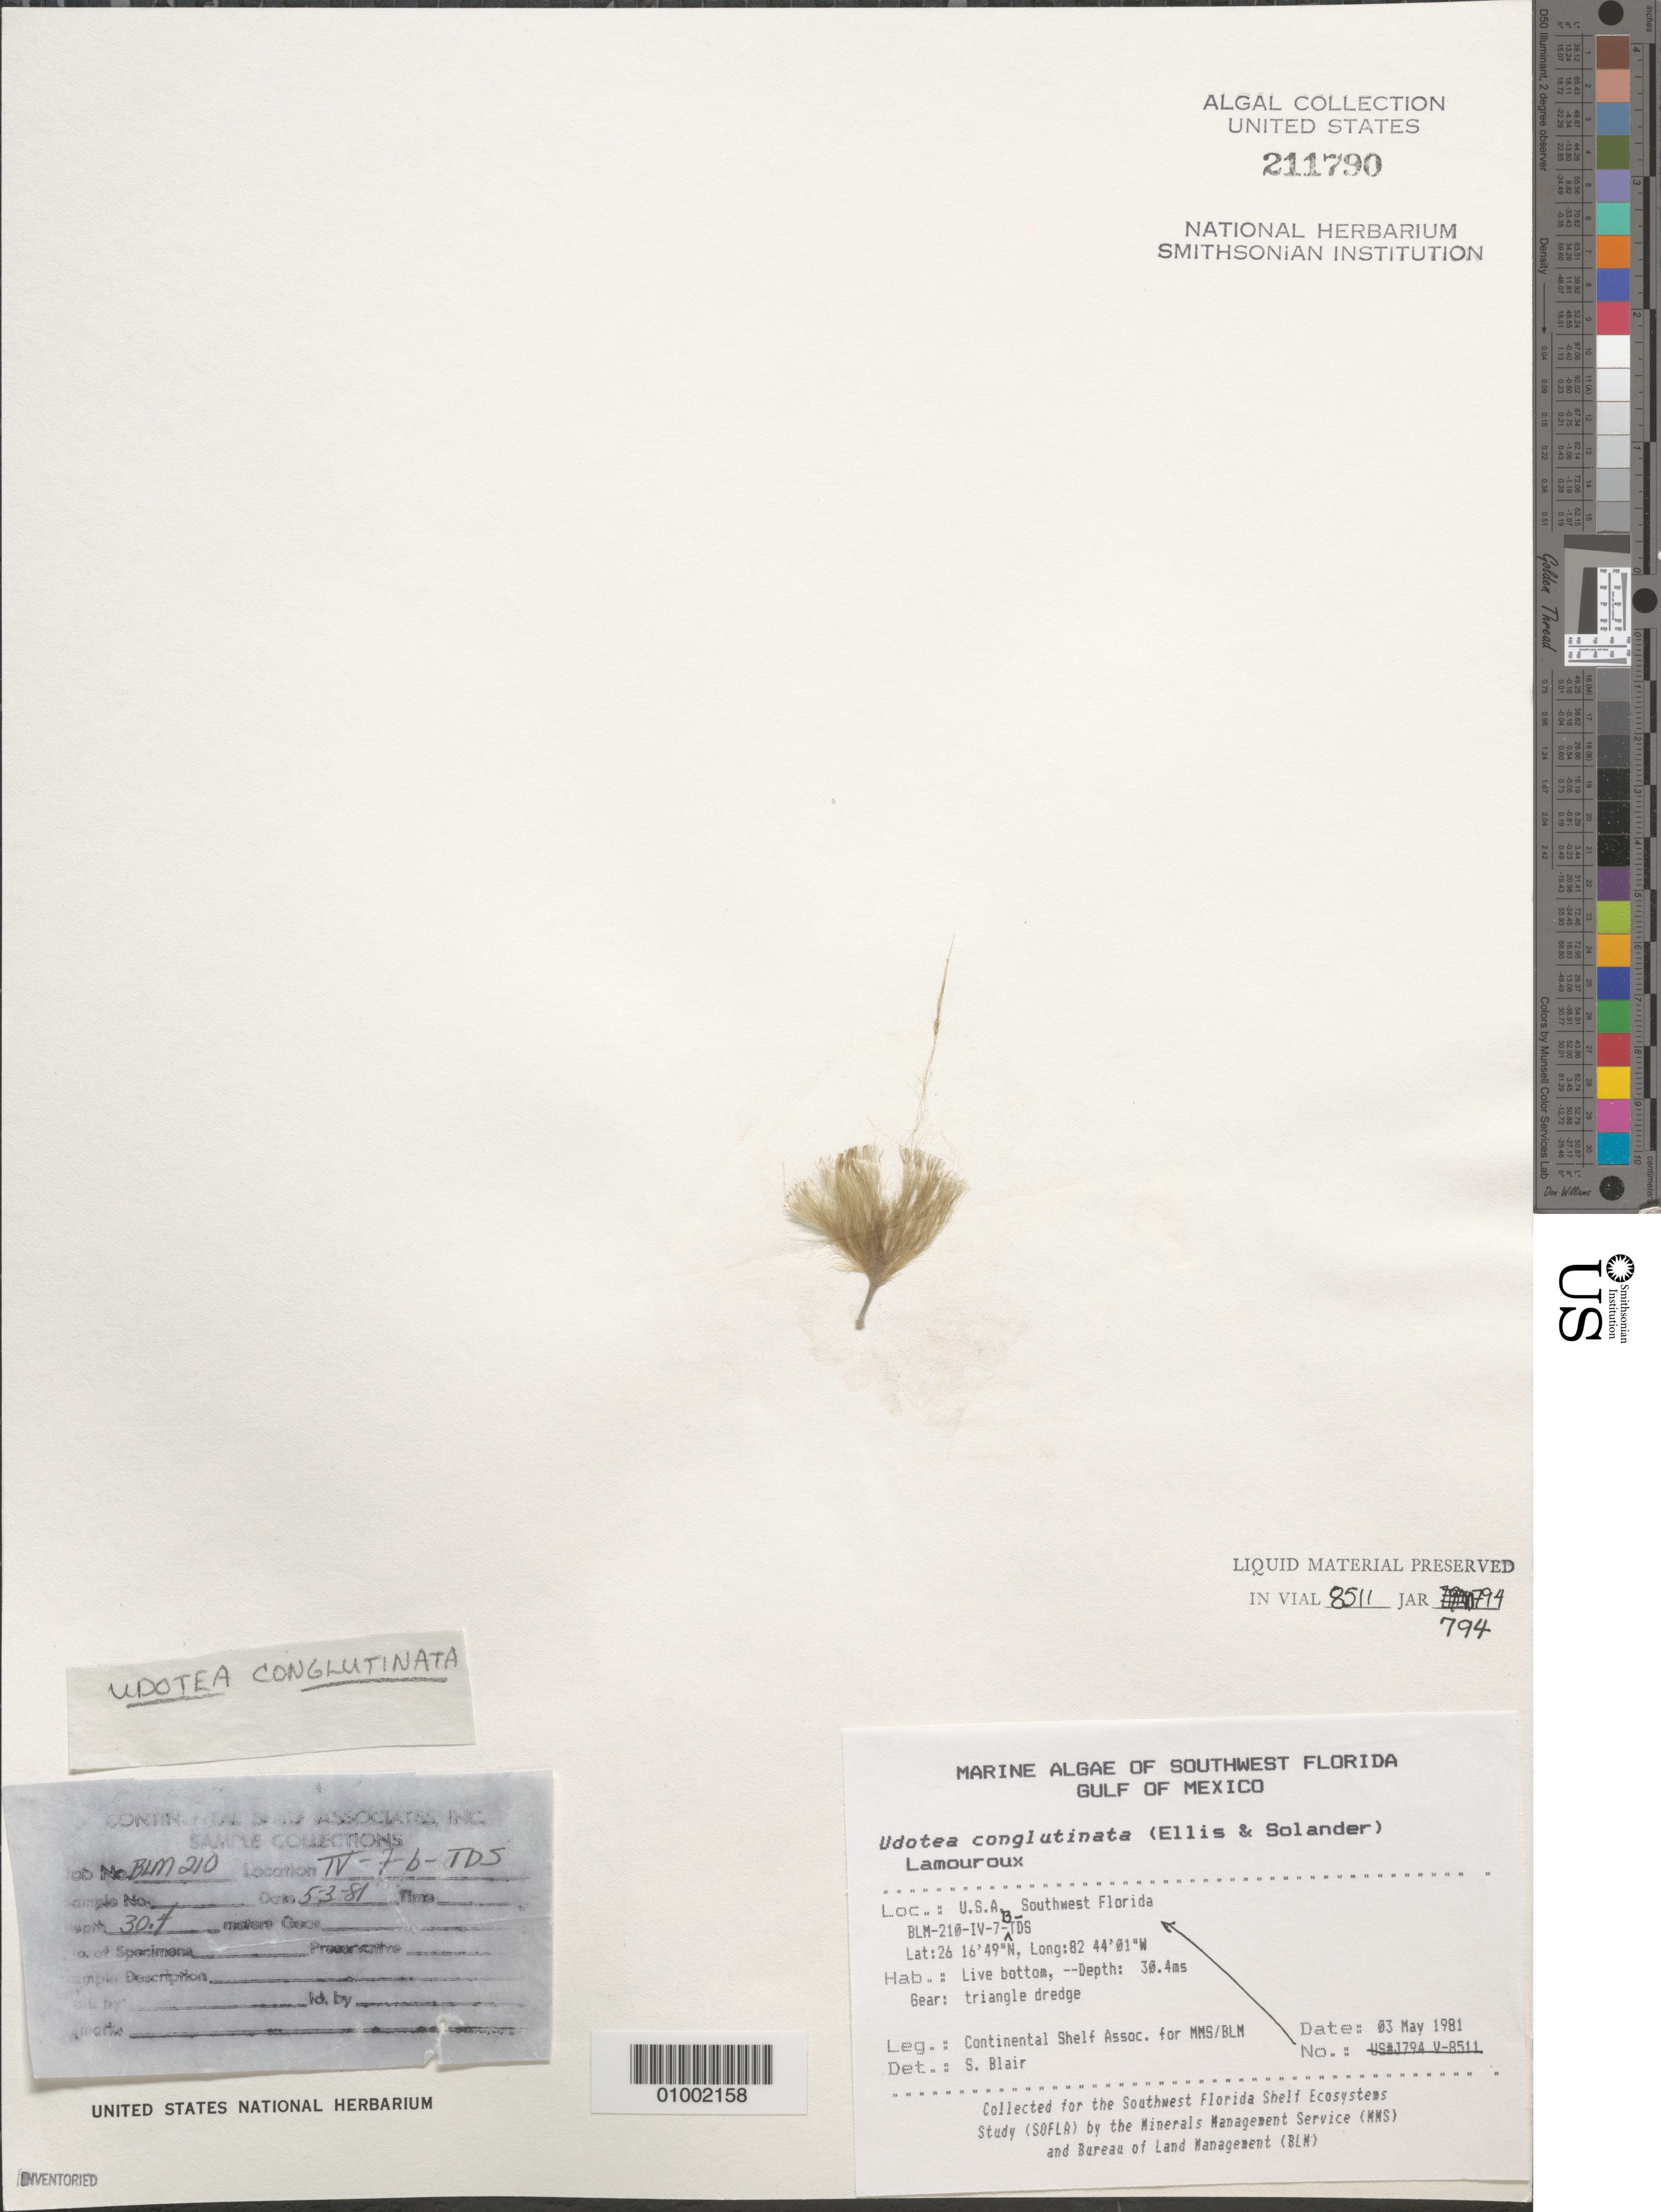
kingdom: Plantae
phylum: Chlorophyta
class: Ulvophyceae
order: Bryopsidales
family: Udoteaceae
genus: Udotea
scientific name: Udotea conglutinata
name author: (Ellis & Sol.) J.V.Lamouroux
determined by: Blair, S. M.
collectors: Continental Shelf Associates for the MMS/BLM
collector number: BLM-210-IV-7-B-TDS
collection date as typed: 03 May 1981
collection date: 1981-05-03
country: United States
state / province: Florida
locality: Gulf of Mexico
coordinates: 26 16'49"N, 82 44'01"W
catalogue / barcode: US 211790